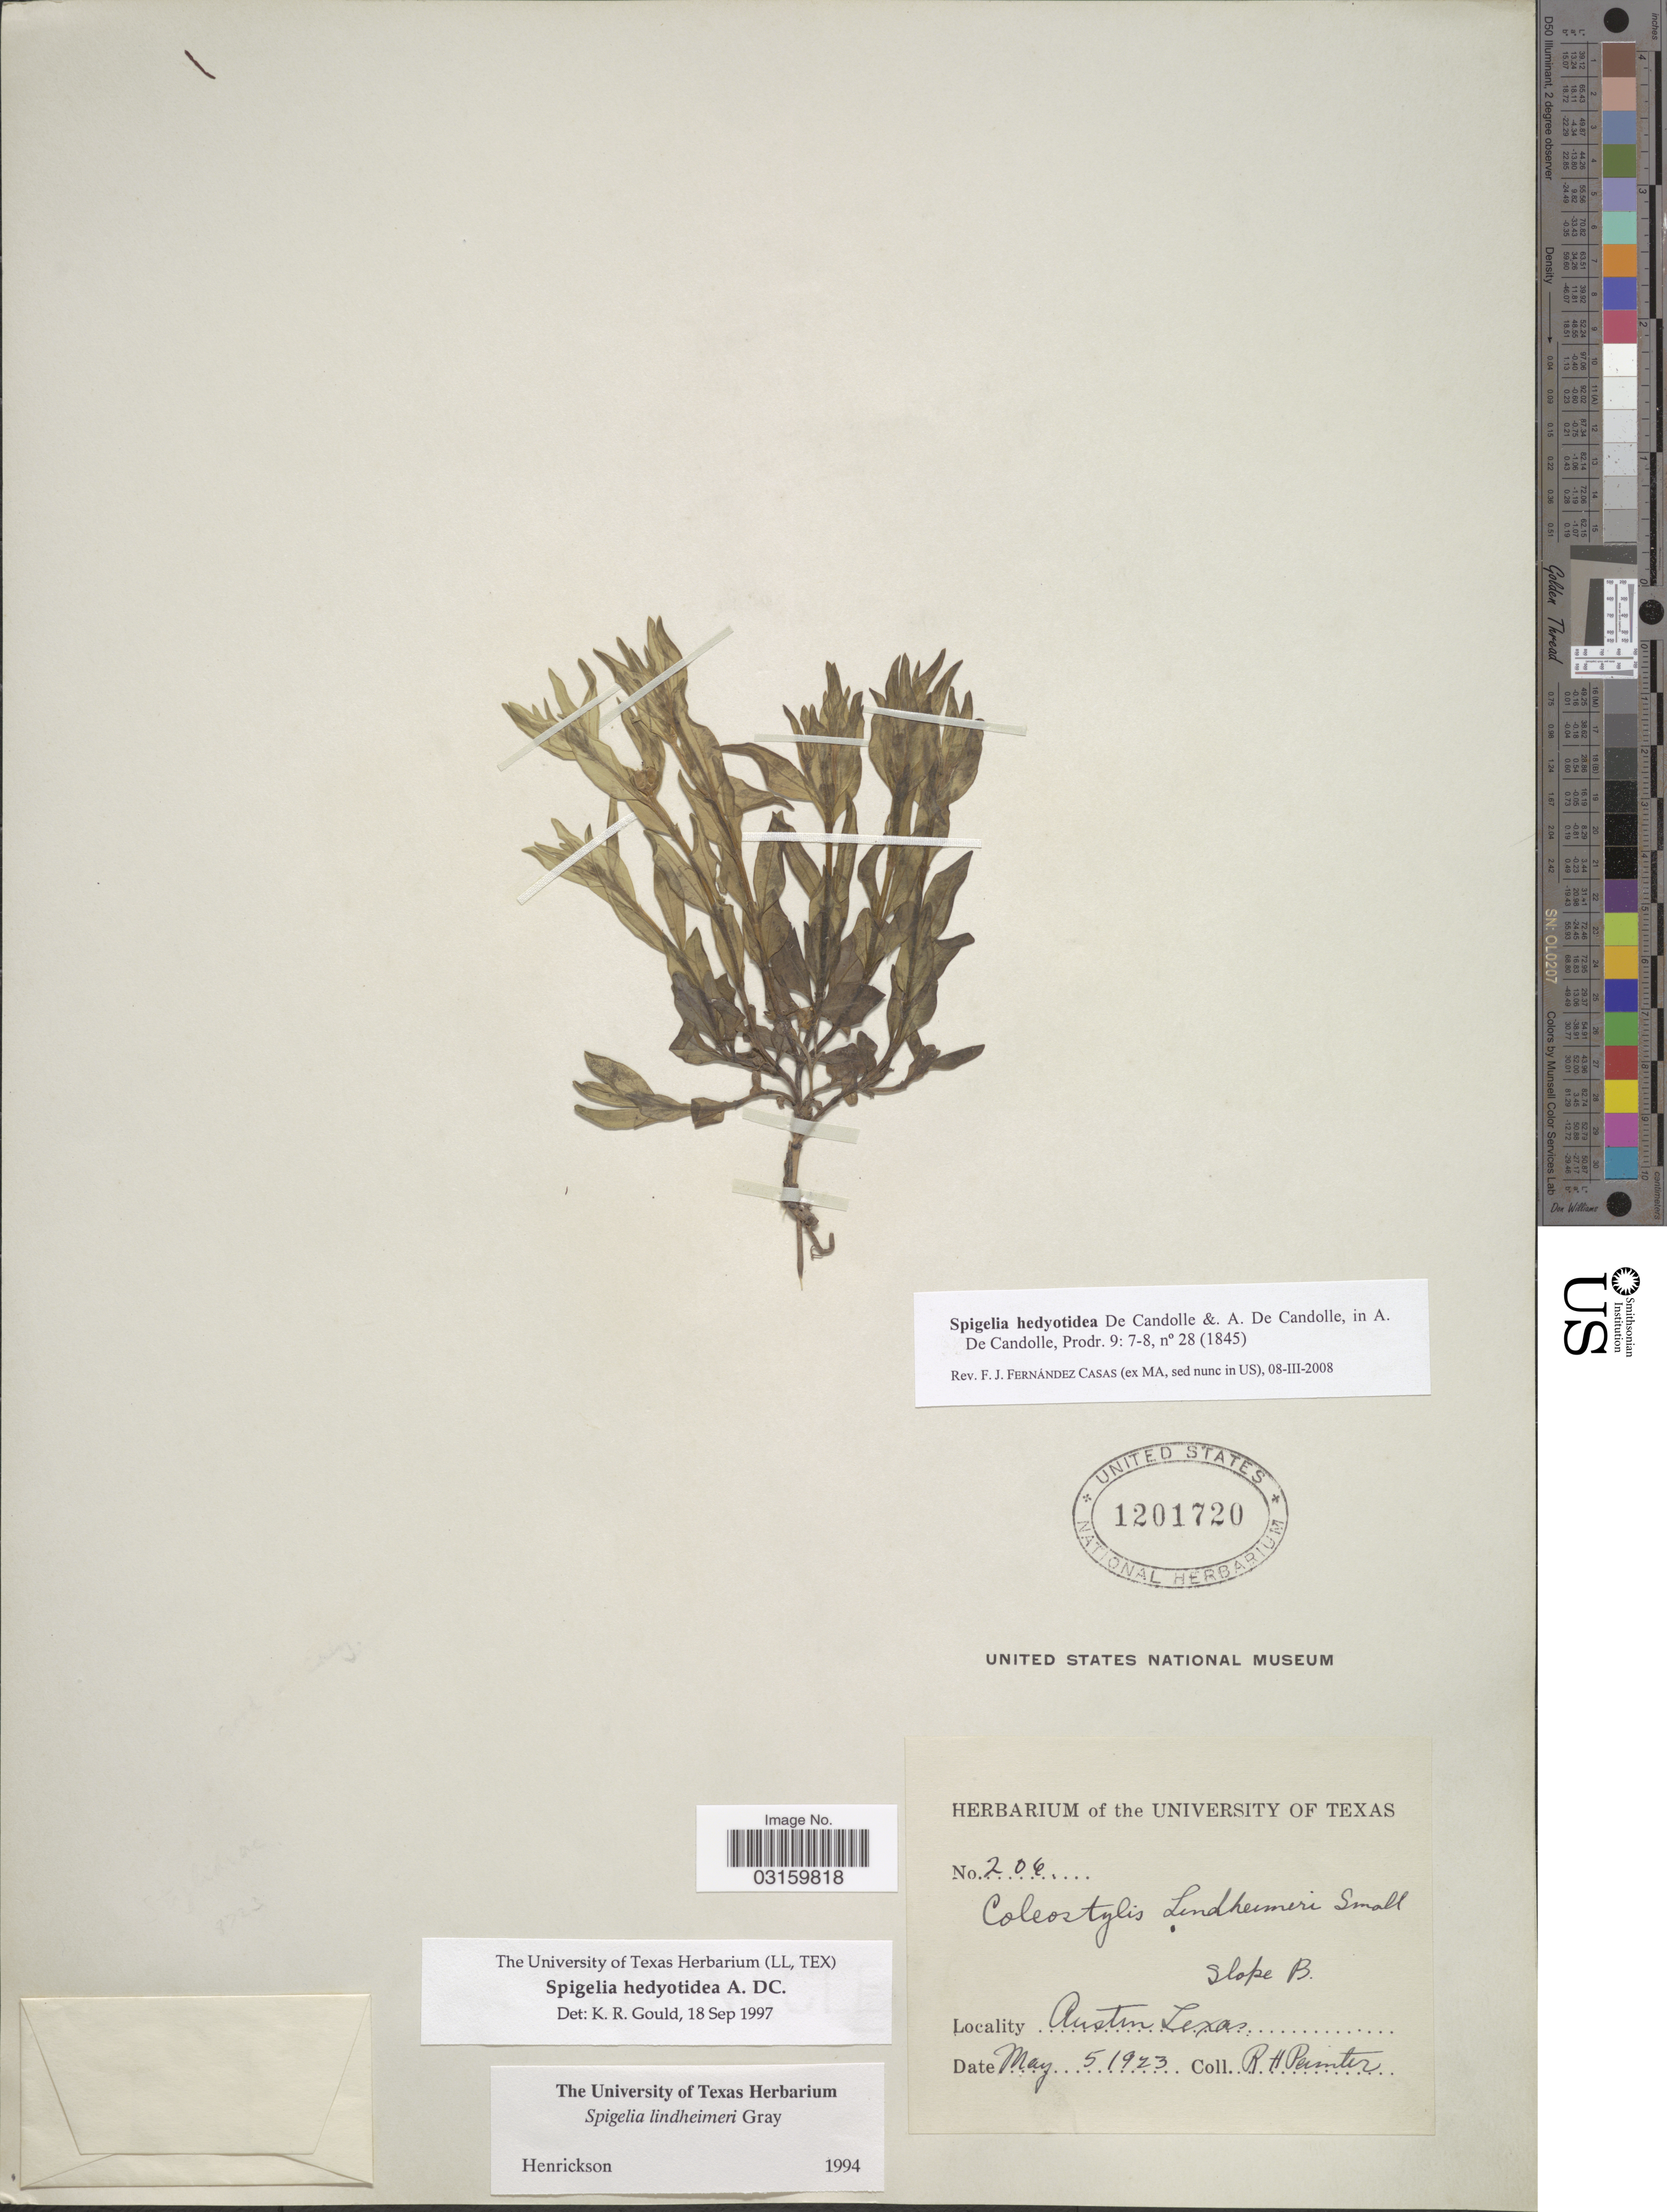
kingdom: Plantae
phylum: Tracheophyta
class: Magnoliopsida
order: Gentianales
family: Loganiaceae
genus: Spigelia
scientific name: Spigelia hedyotidea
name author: A. DC.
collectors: Painter, R. H.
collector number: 206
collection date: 1923-05-05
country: United States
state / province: Texas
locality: Slope B., Austin.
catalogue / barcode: US 1201720